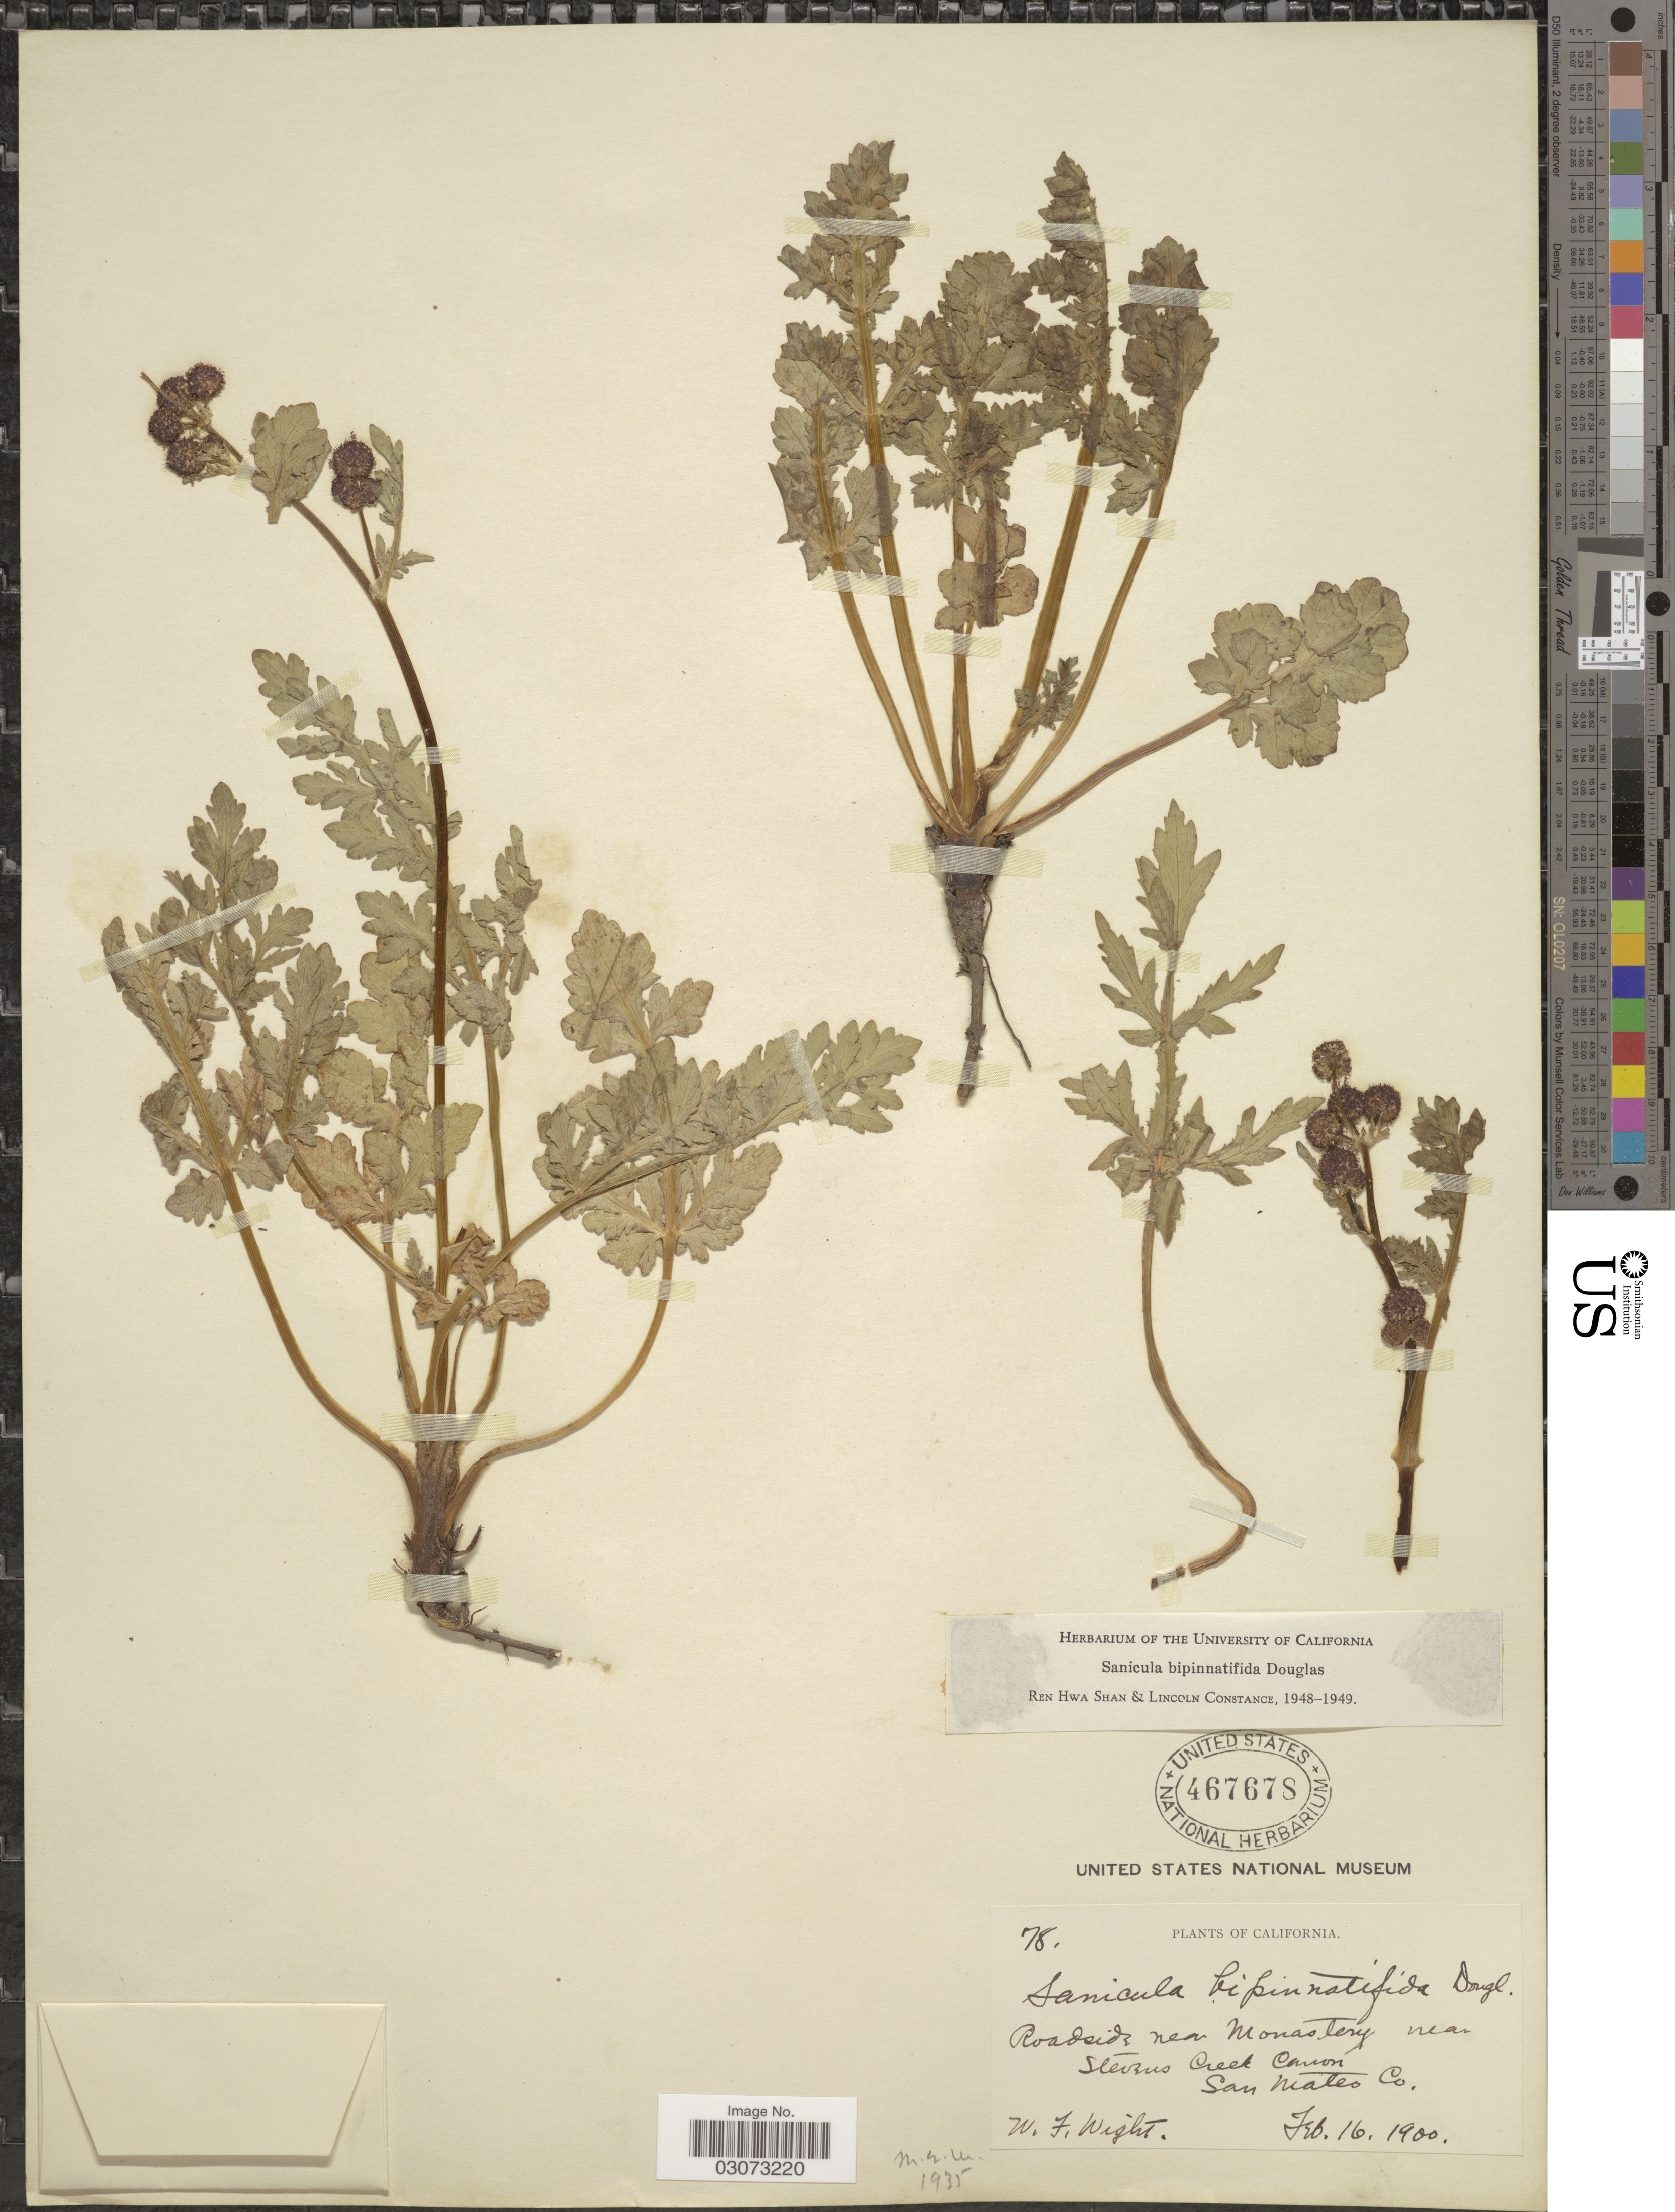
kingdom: Plantae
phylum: Tracheophyta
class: Magnoliopsida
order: Apiales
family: Apiaceae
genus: Sanicula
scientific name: Sanicula bipinnatifida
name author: Douglas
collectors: W. Wight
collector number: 78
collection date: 1900-02-16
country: United States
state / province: California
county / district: San Mateo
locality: Roadside near Monastery near Stevens Creek Canon. San Mateo Co.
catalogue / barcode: US 467678